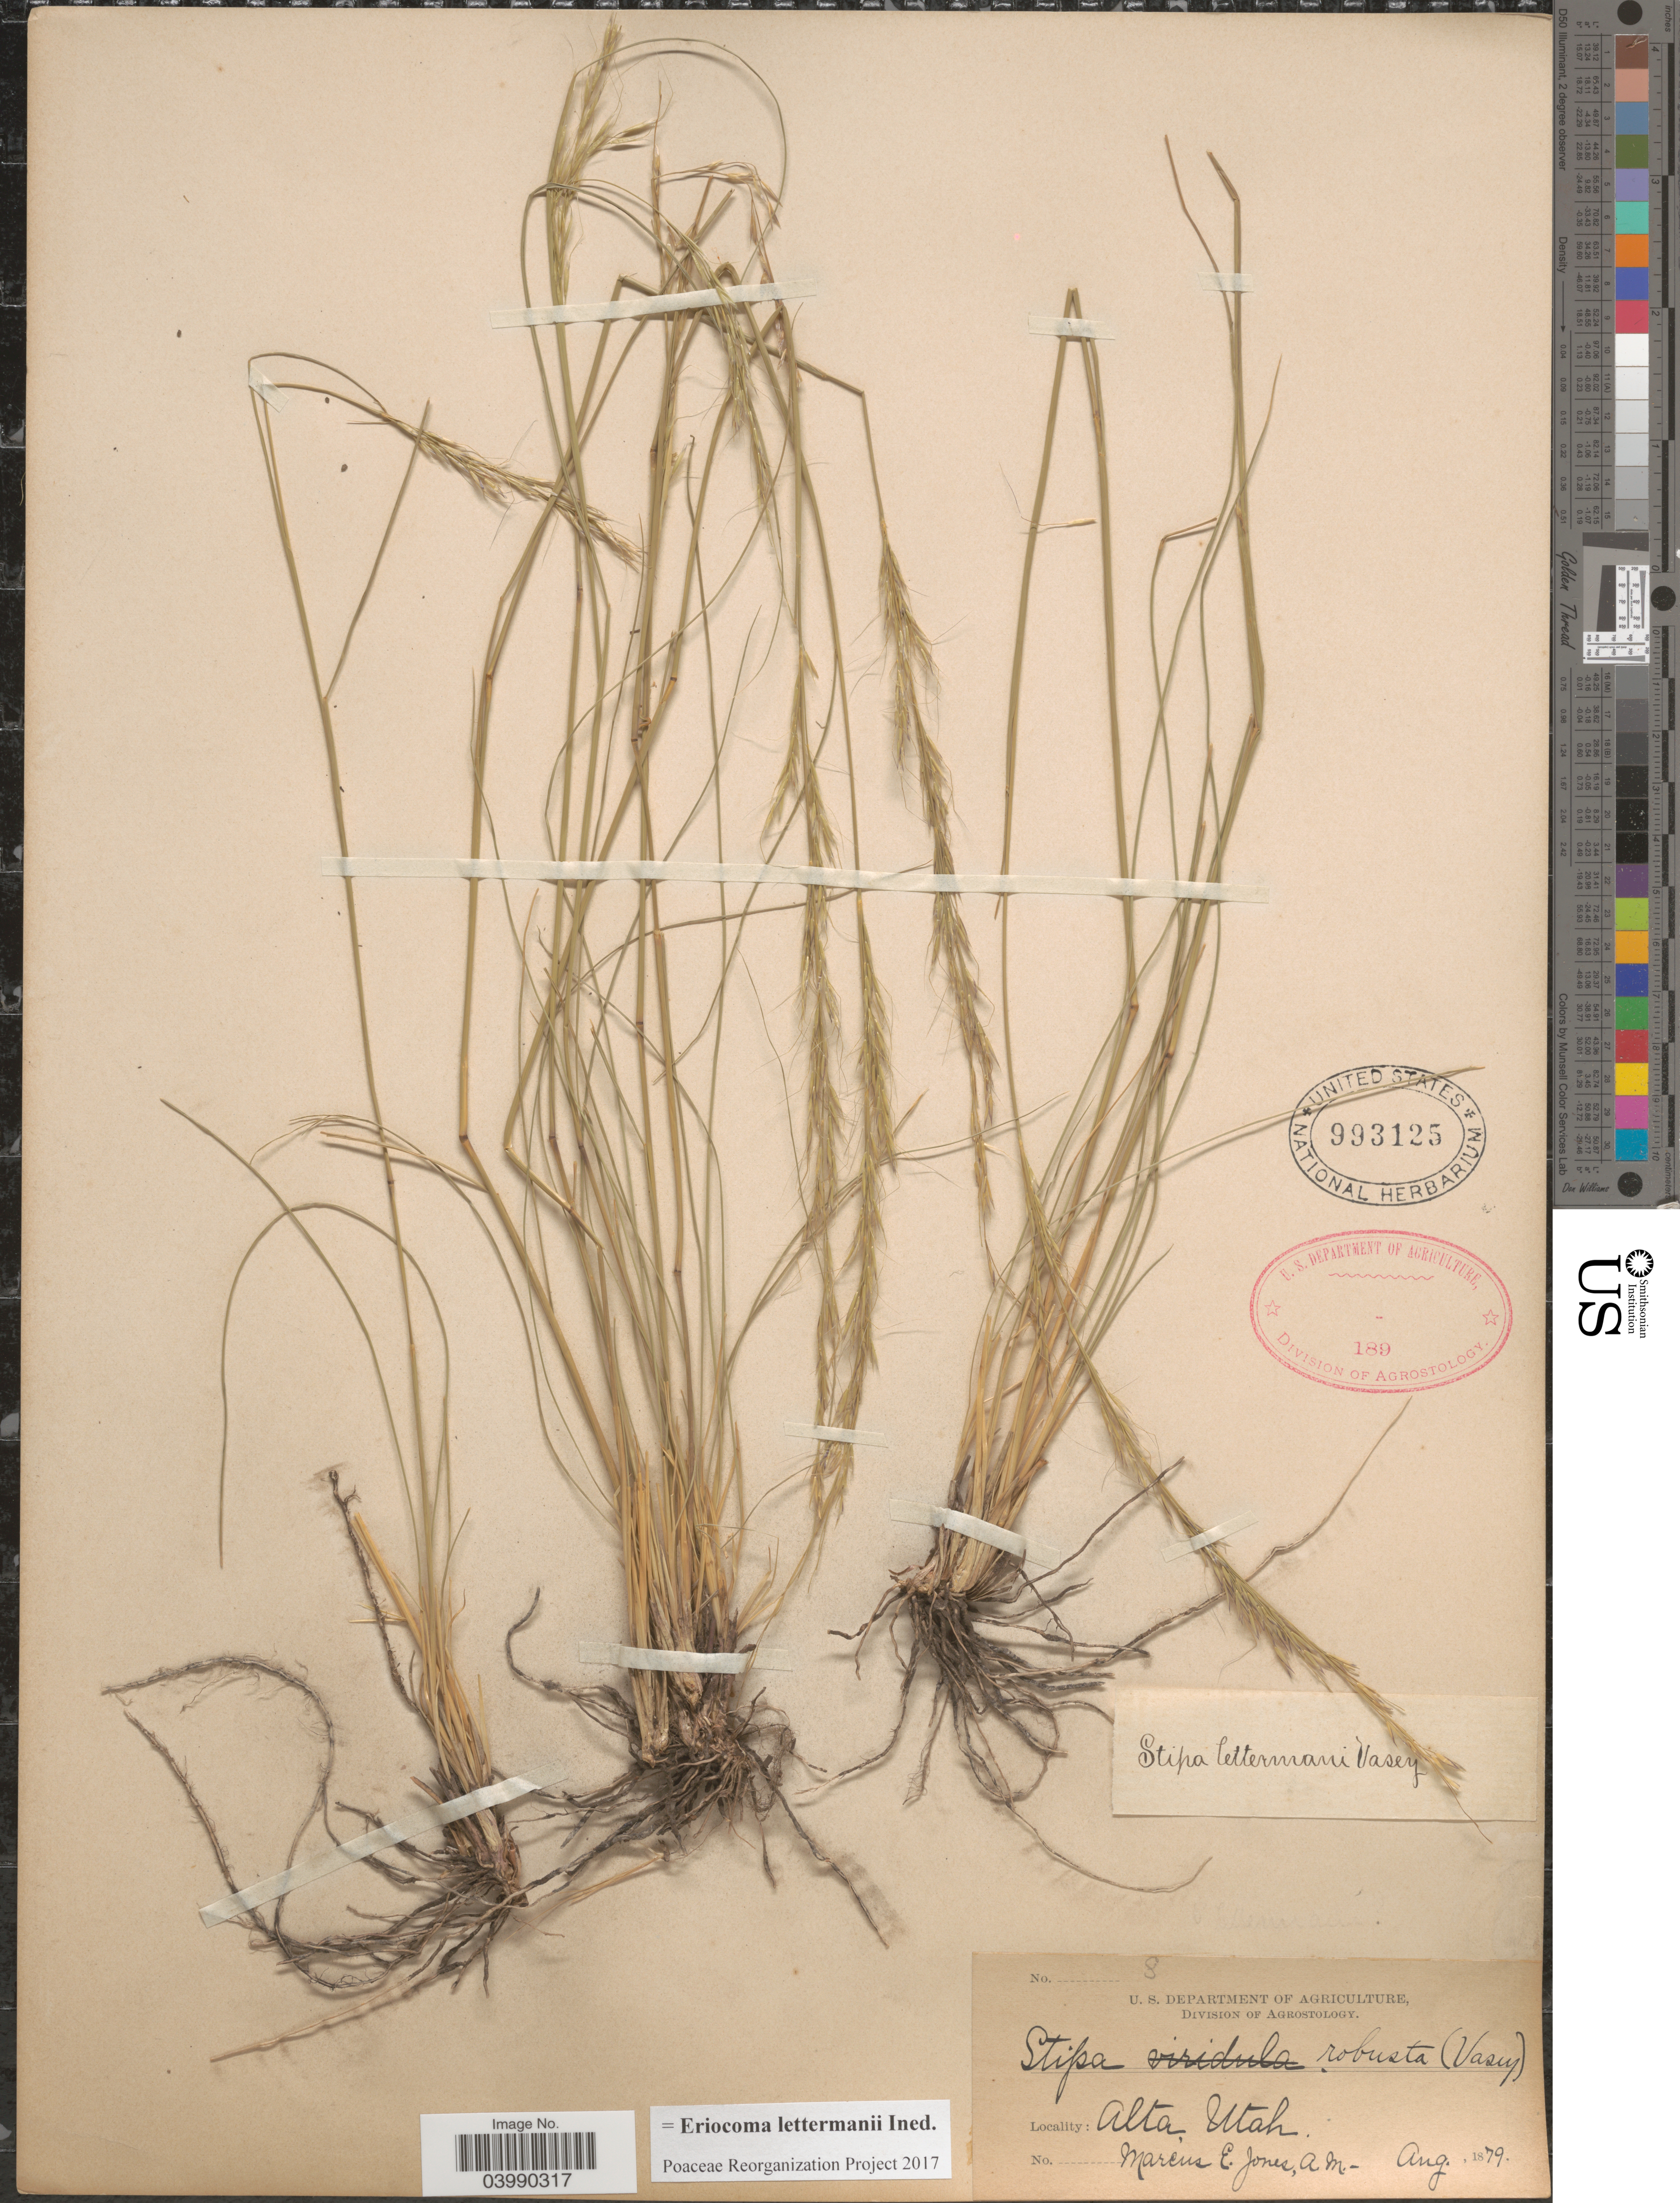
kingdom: Plantae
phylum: Tracheophyta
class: Liliopsida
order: Poales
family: Poaceae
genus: Eriocoma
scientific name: Eriocoma lettermanii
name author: (Vasey) Romasch.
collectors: M. E. Jones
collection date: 1879-08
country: United States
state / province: Utah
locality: Alta.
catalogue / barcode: US 993125